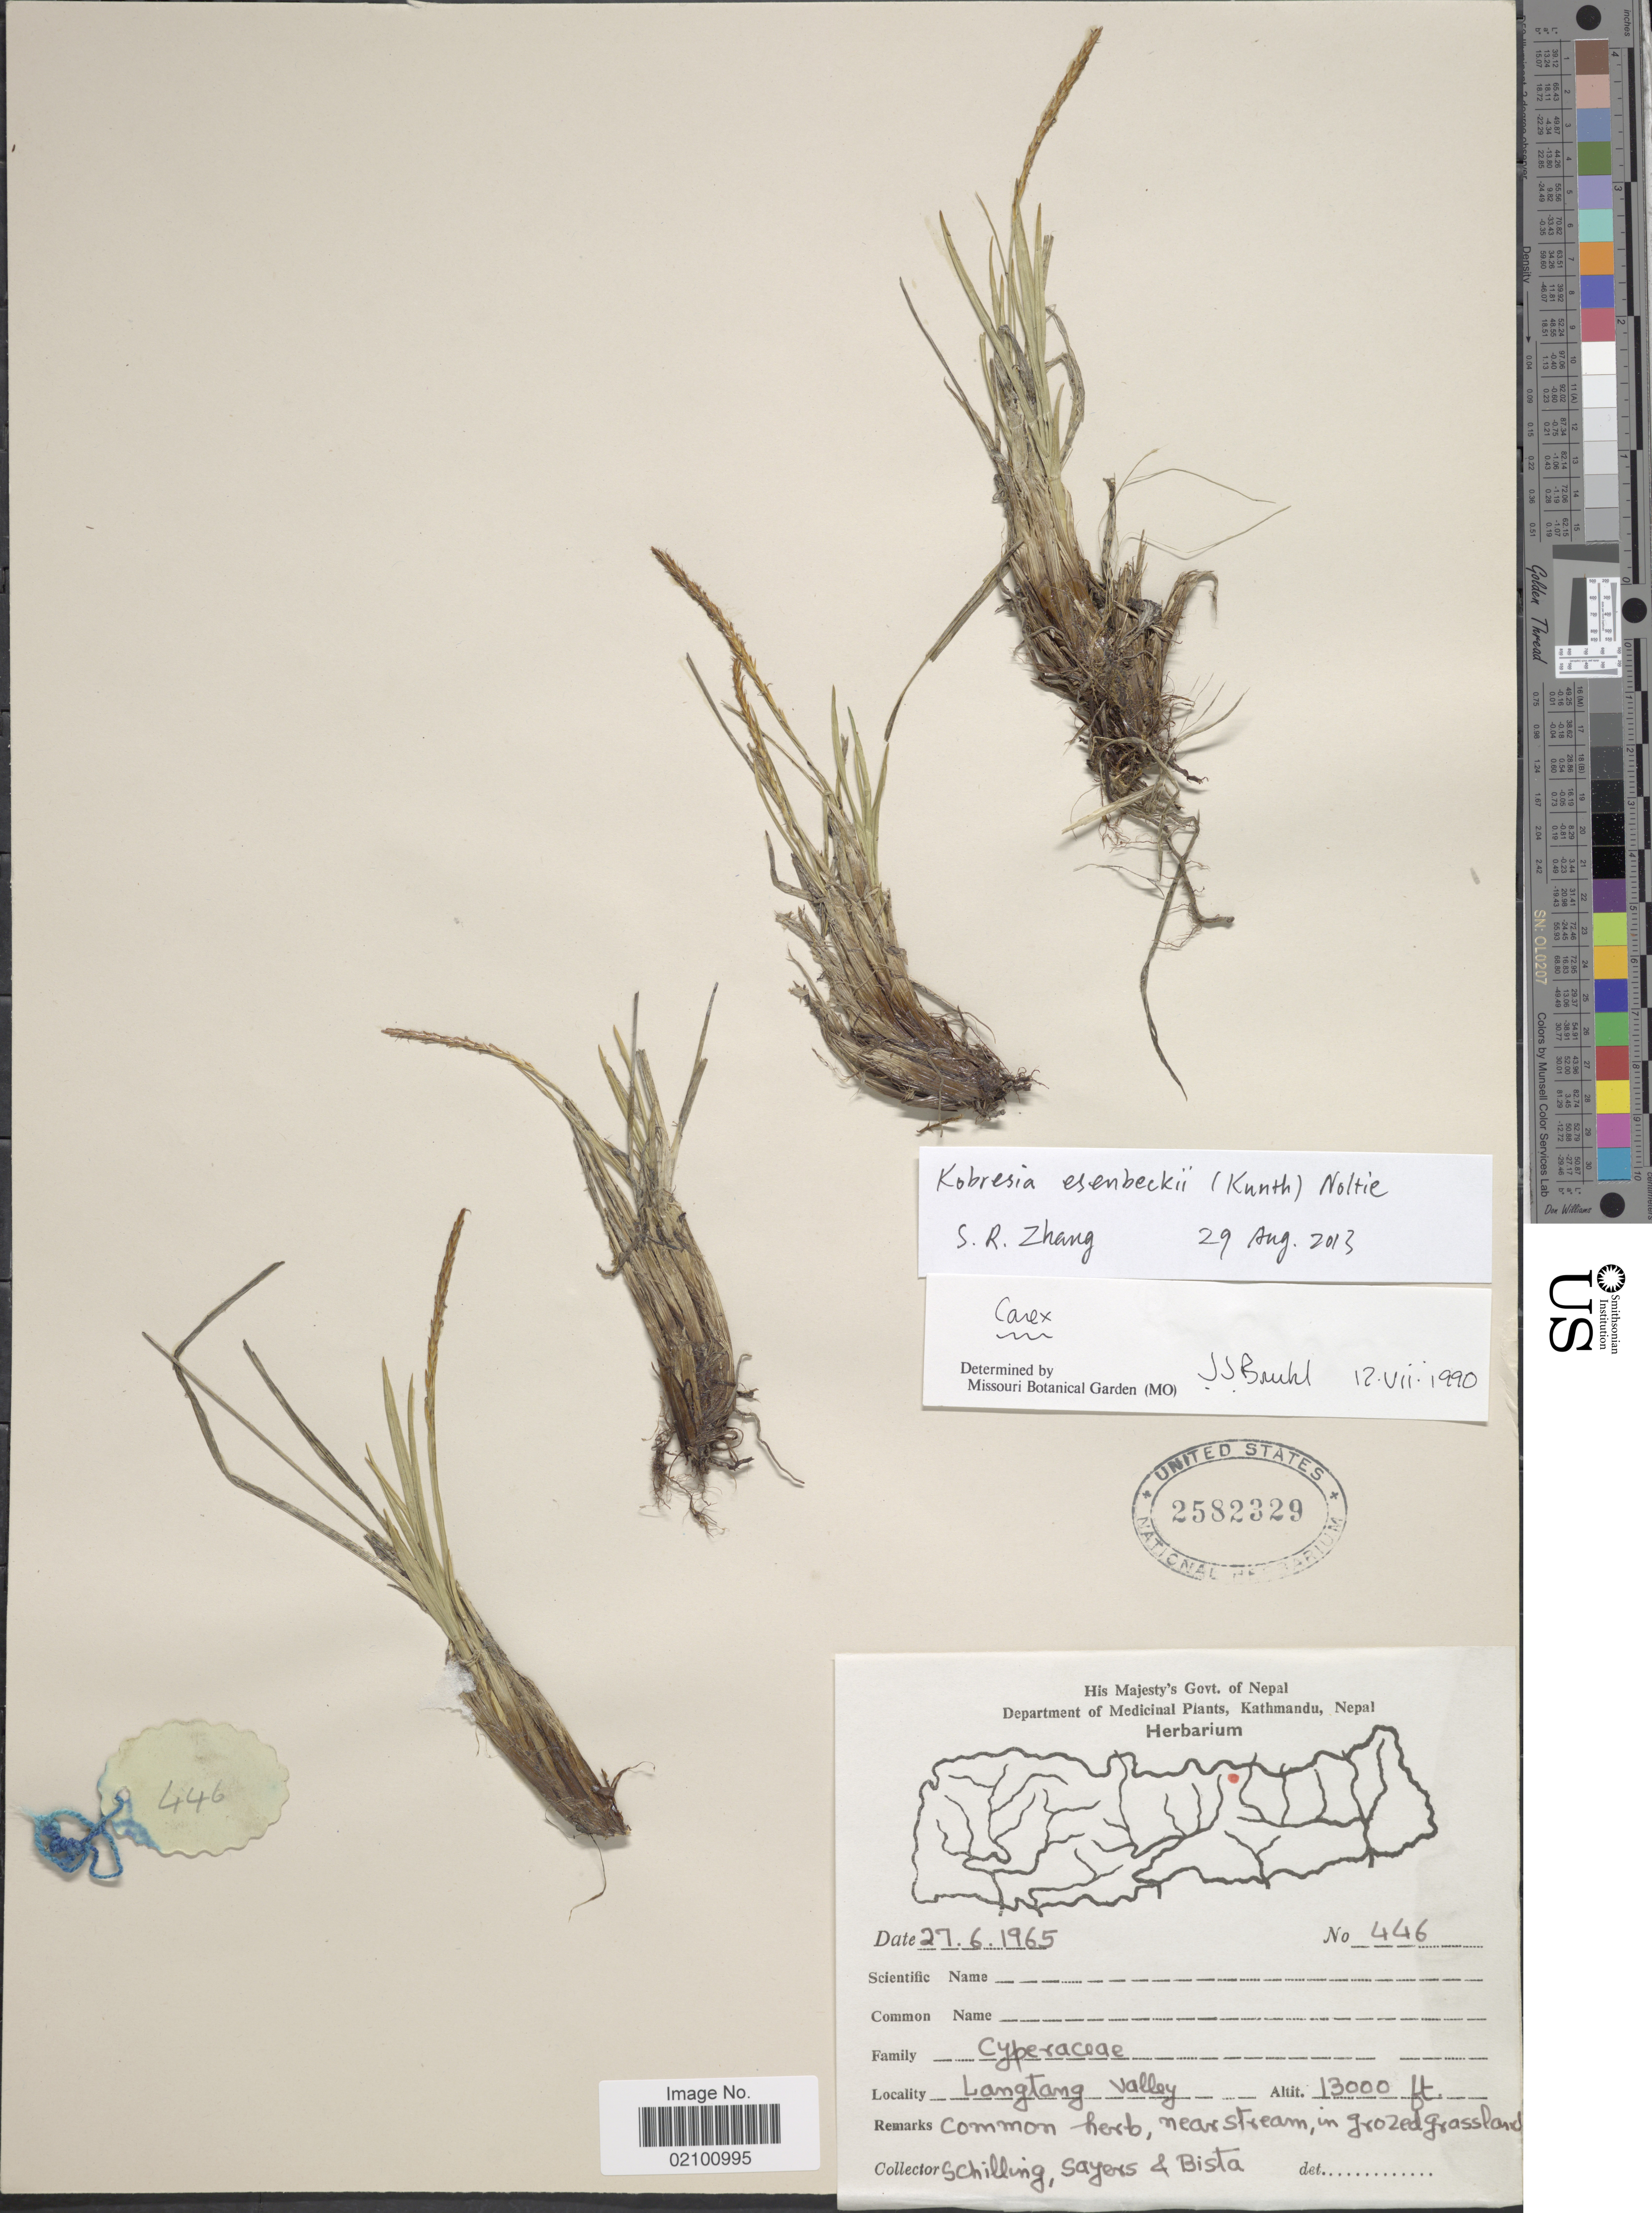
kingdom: Plantae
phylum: Tracheophyta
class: Liliopsida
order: Poales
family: Cyperaceae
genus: Carex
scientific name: Carex esenbeckii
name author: Kunth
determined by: Strong, M. T., (US), Smithsonian Institution - National Museum of Natural History (UNITED STATES)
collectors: Schilling, --, -. Sayers & -. Bista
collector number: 446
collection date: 1965-06-27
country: Nepal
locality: Langtang Valley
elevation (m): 3962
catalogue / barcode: US 2582329